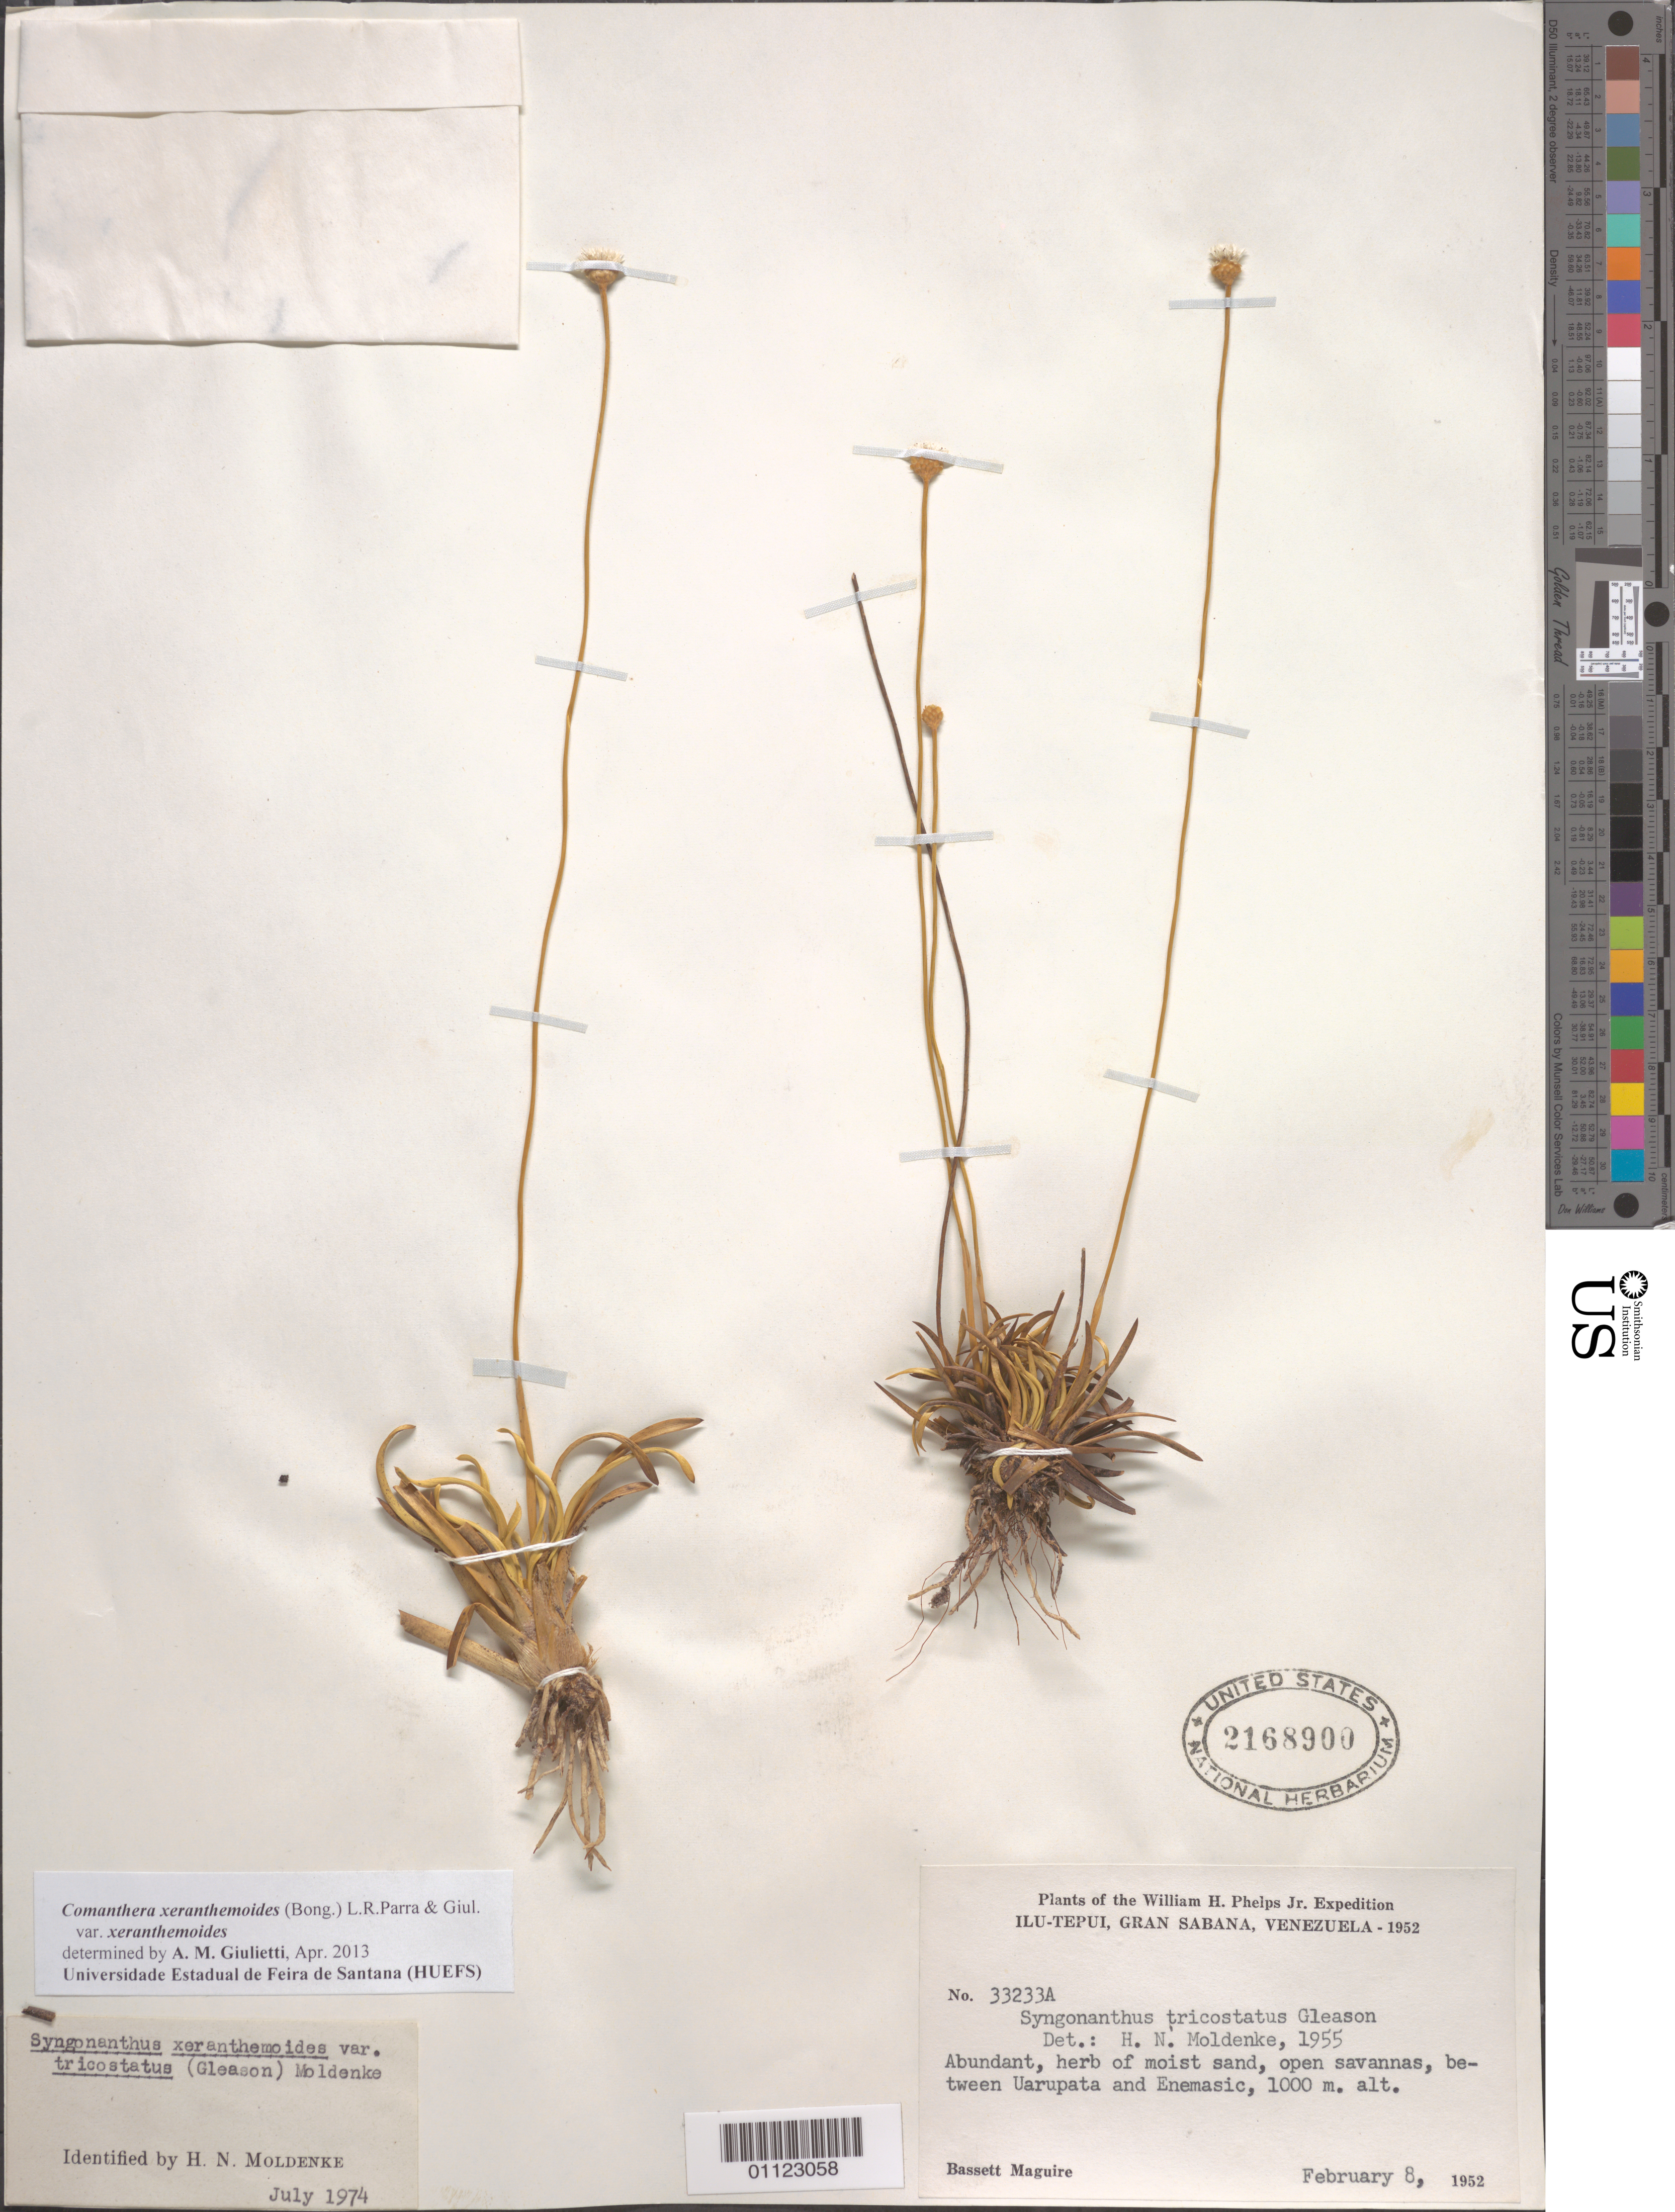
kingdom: Plantae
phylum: Tracheophyta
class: Liliopsida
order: Poales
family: Eriocaulaceae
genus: Comanthera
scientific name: Comanthera xeranthemoides var. xeranthemoides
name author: (Bong.) L.R. Parra & Giul.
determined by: Giulietti, Ana M.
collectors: B. Maguire Jr.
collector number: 33233A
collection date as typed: February 8, 1952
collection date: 1952-02-08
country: Venezuela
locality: Gran Sabana, Ilu-Tepui, between Uarupata and Enemasic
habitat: Moist sand, open savanas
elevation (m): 1000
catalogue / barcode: US 2168900